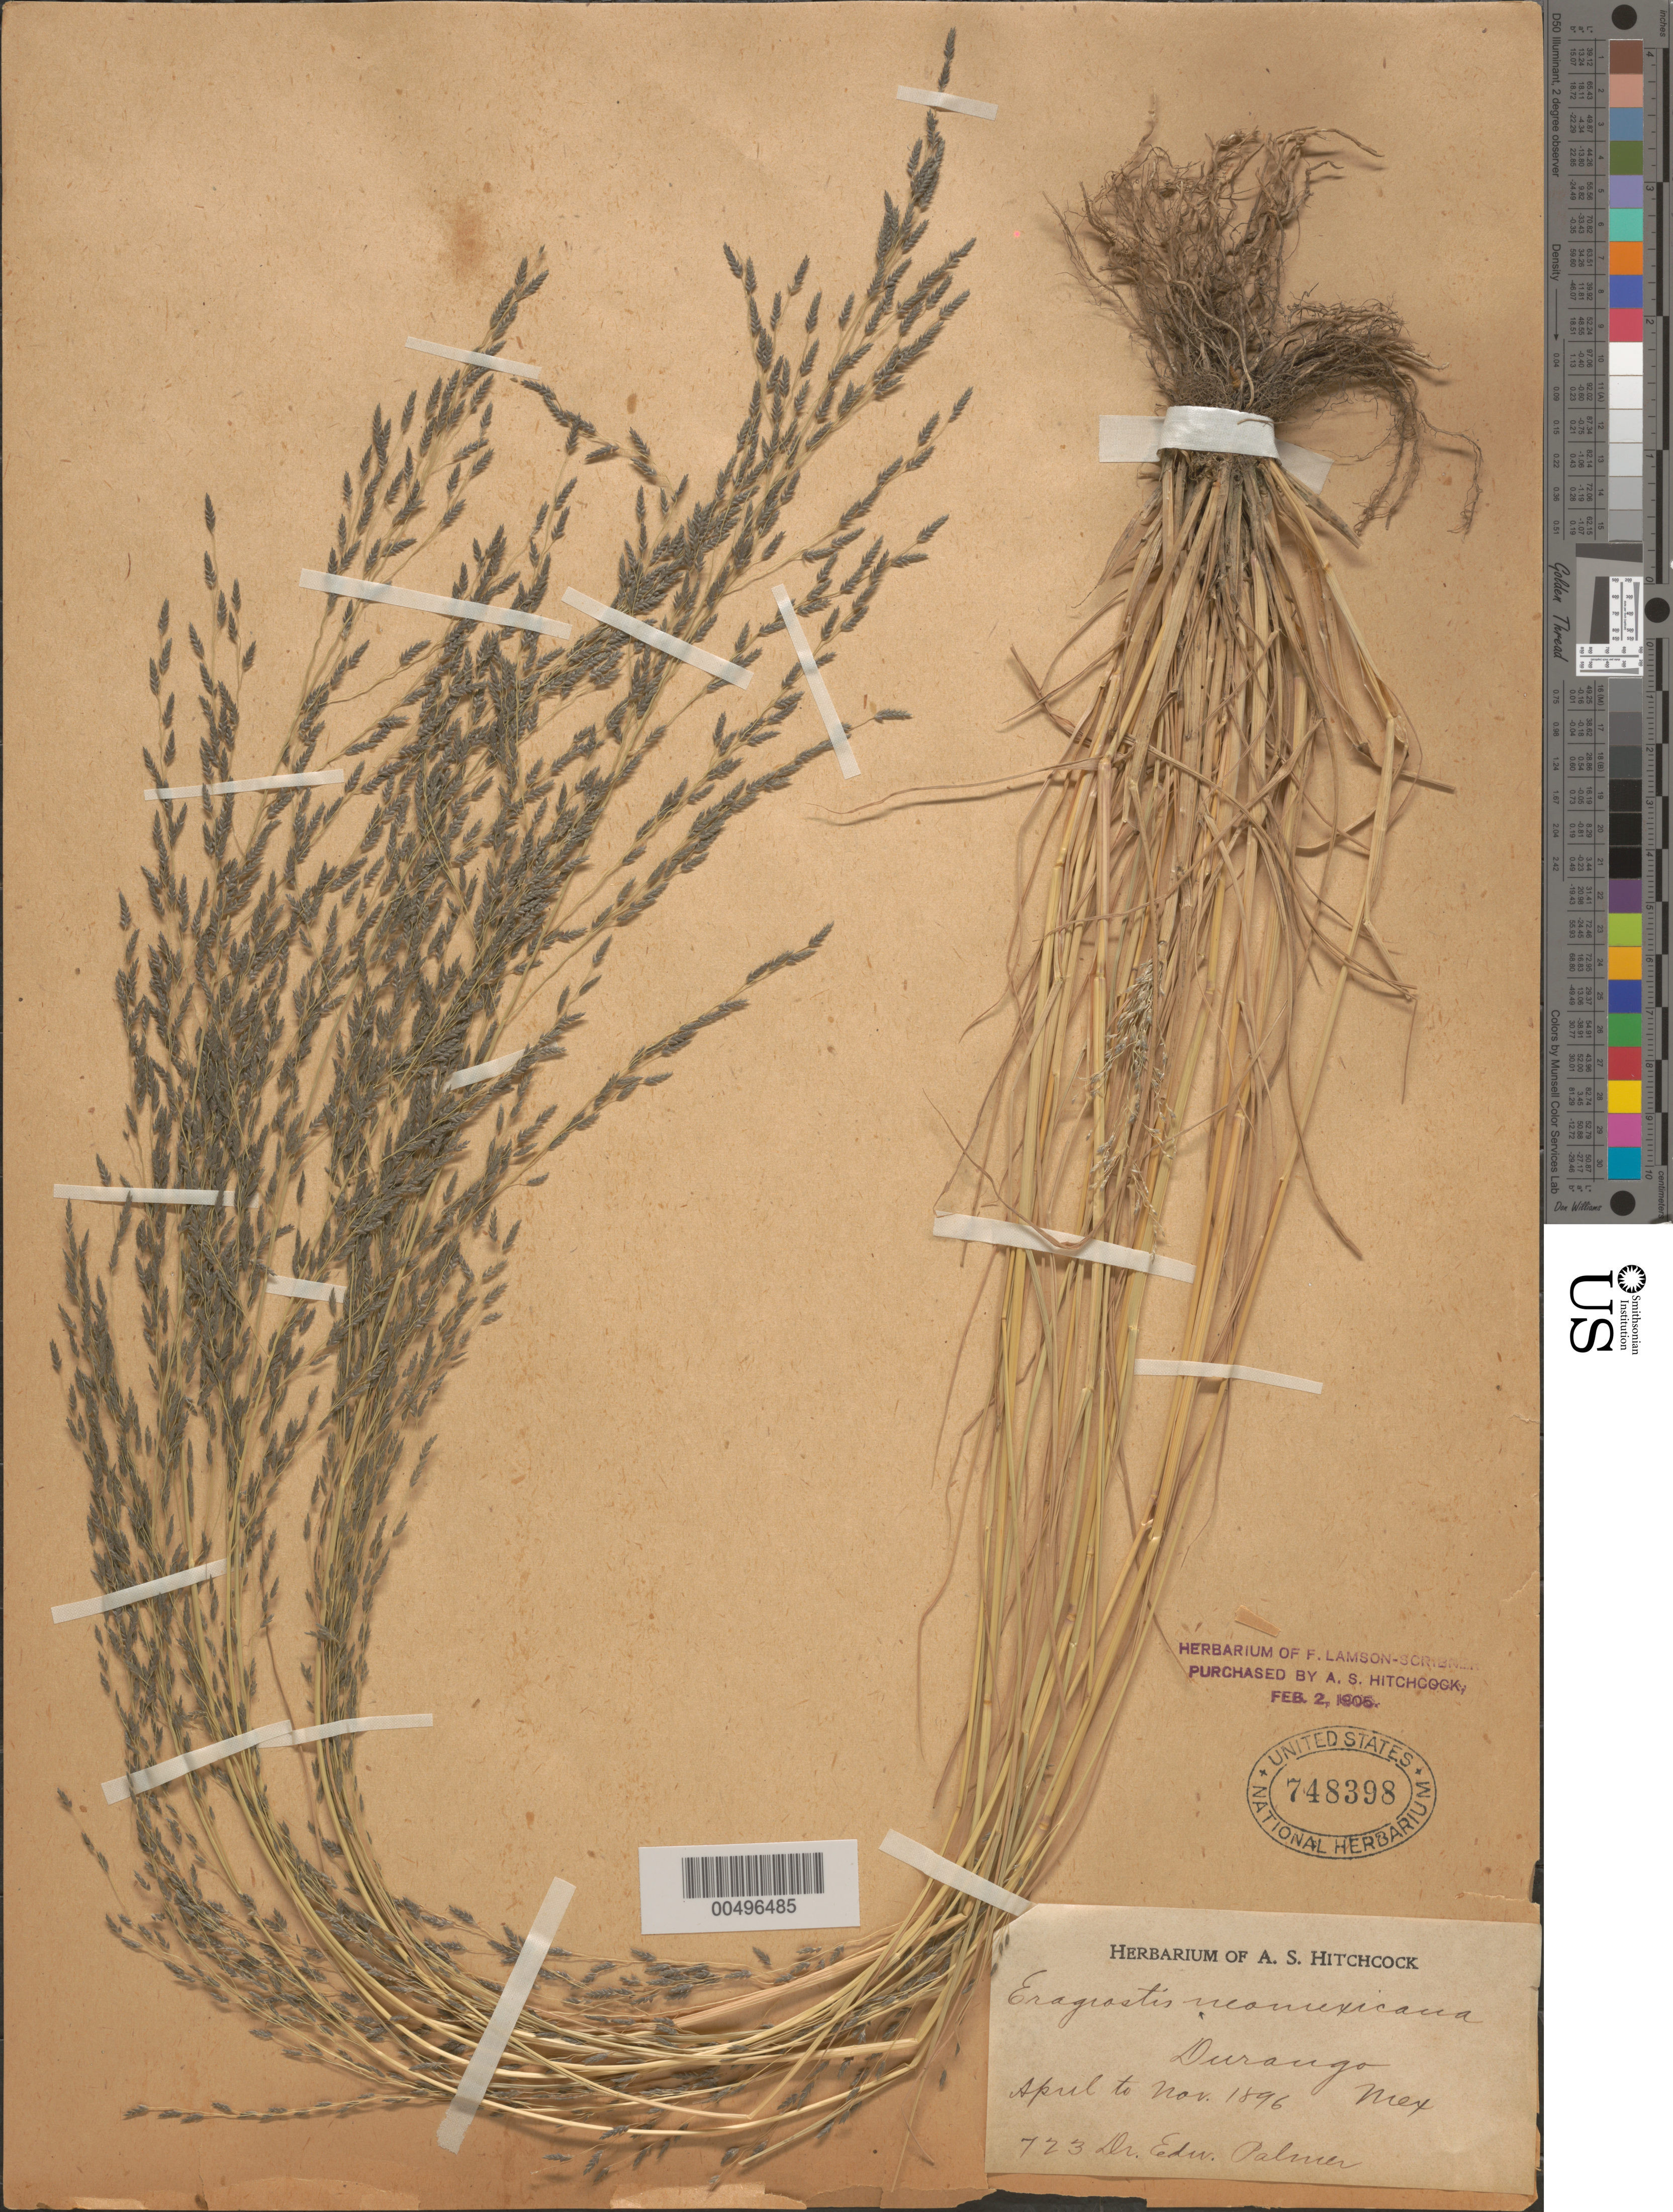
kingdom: Plantae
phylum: Tracheophyta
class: Liliopsida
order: Poales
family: Poaceae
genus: Eragrostis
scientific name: Eragrostis pectinacea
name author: (Michx.) Nees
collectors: E. Palmer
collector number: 723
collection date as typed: Apr 1896 to Nov 1896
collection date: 1896-04/1896-11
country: Mexico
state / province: Durango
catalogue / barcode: US 748398